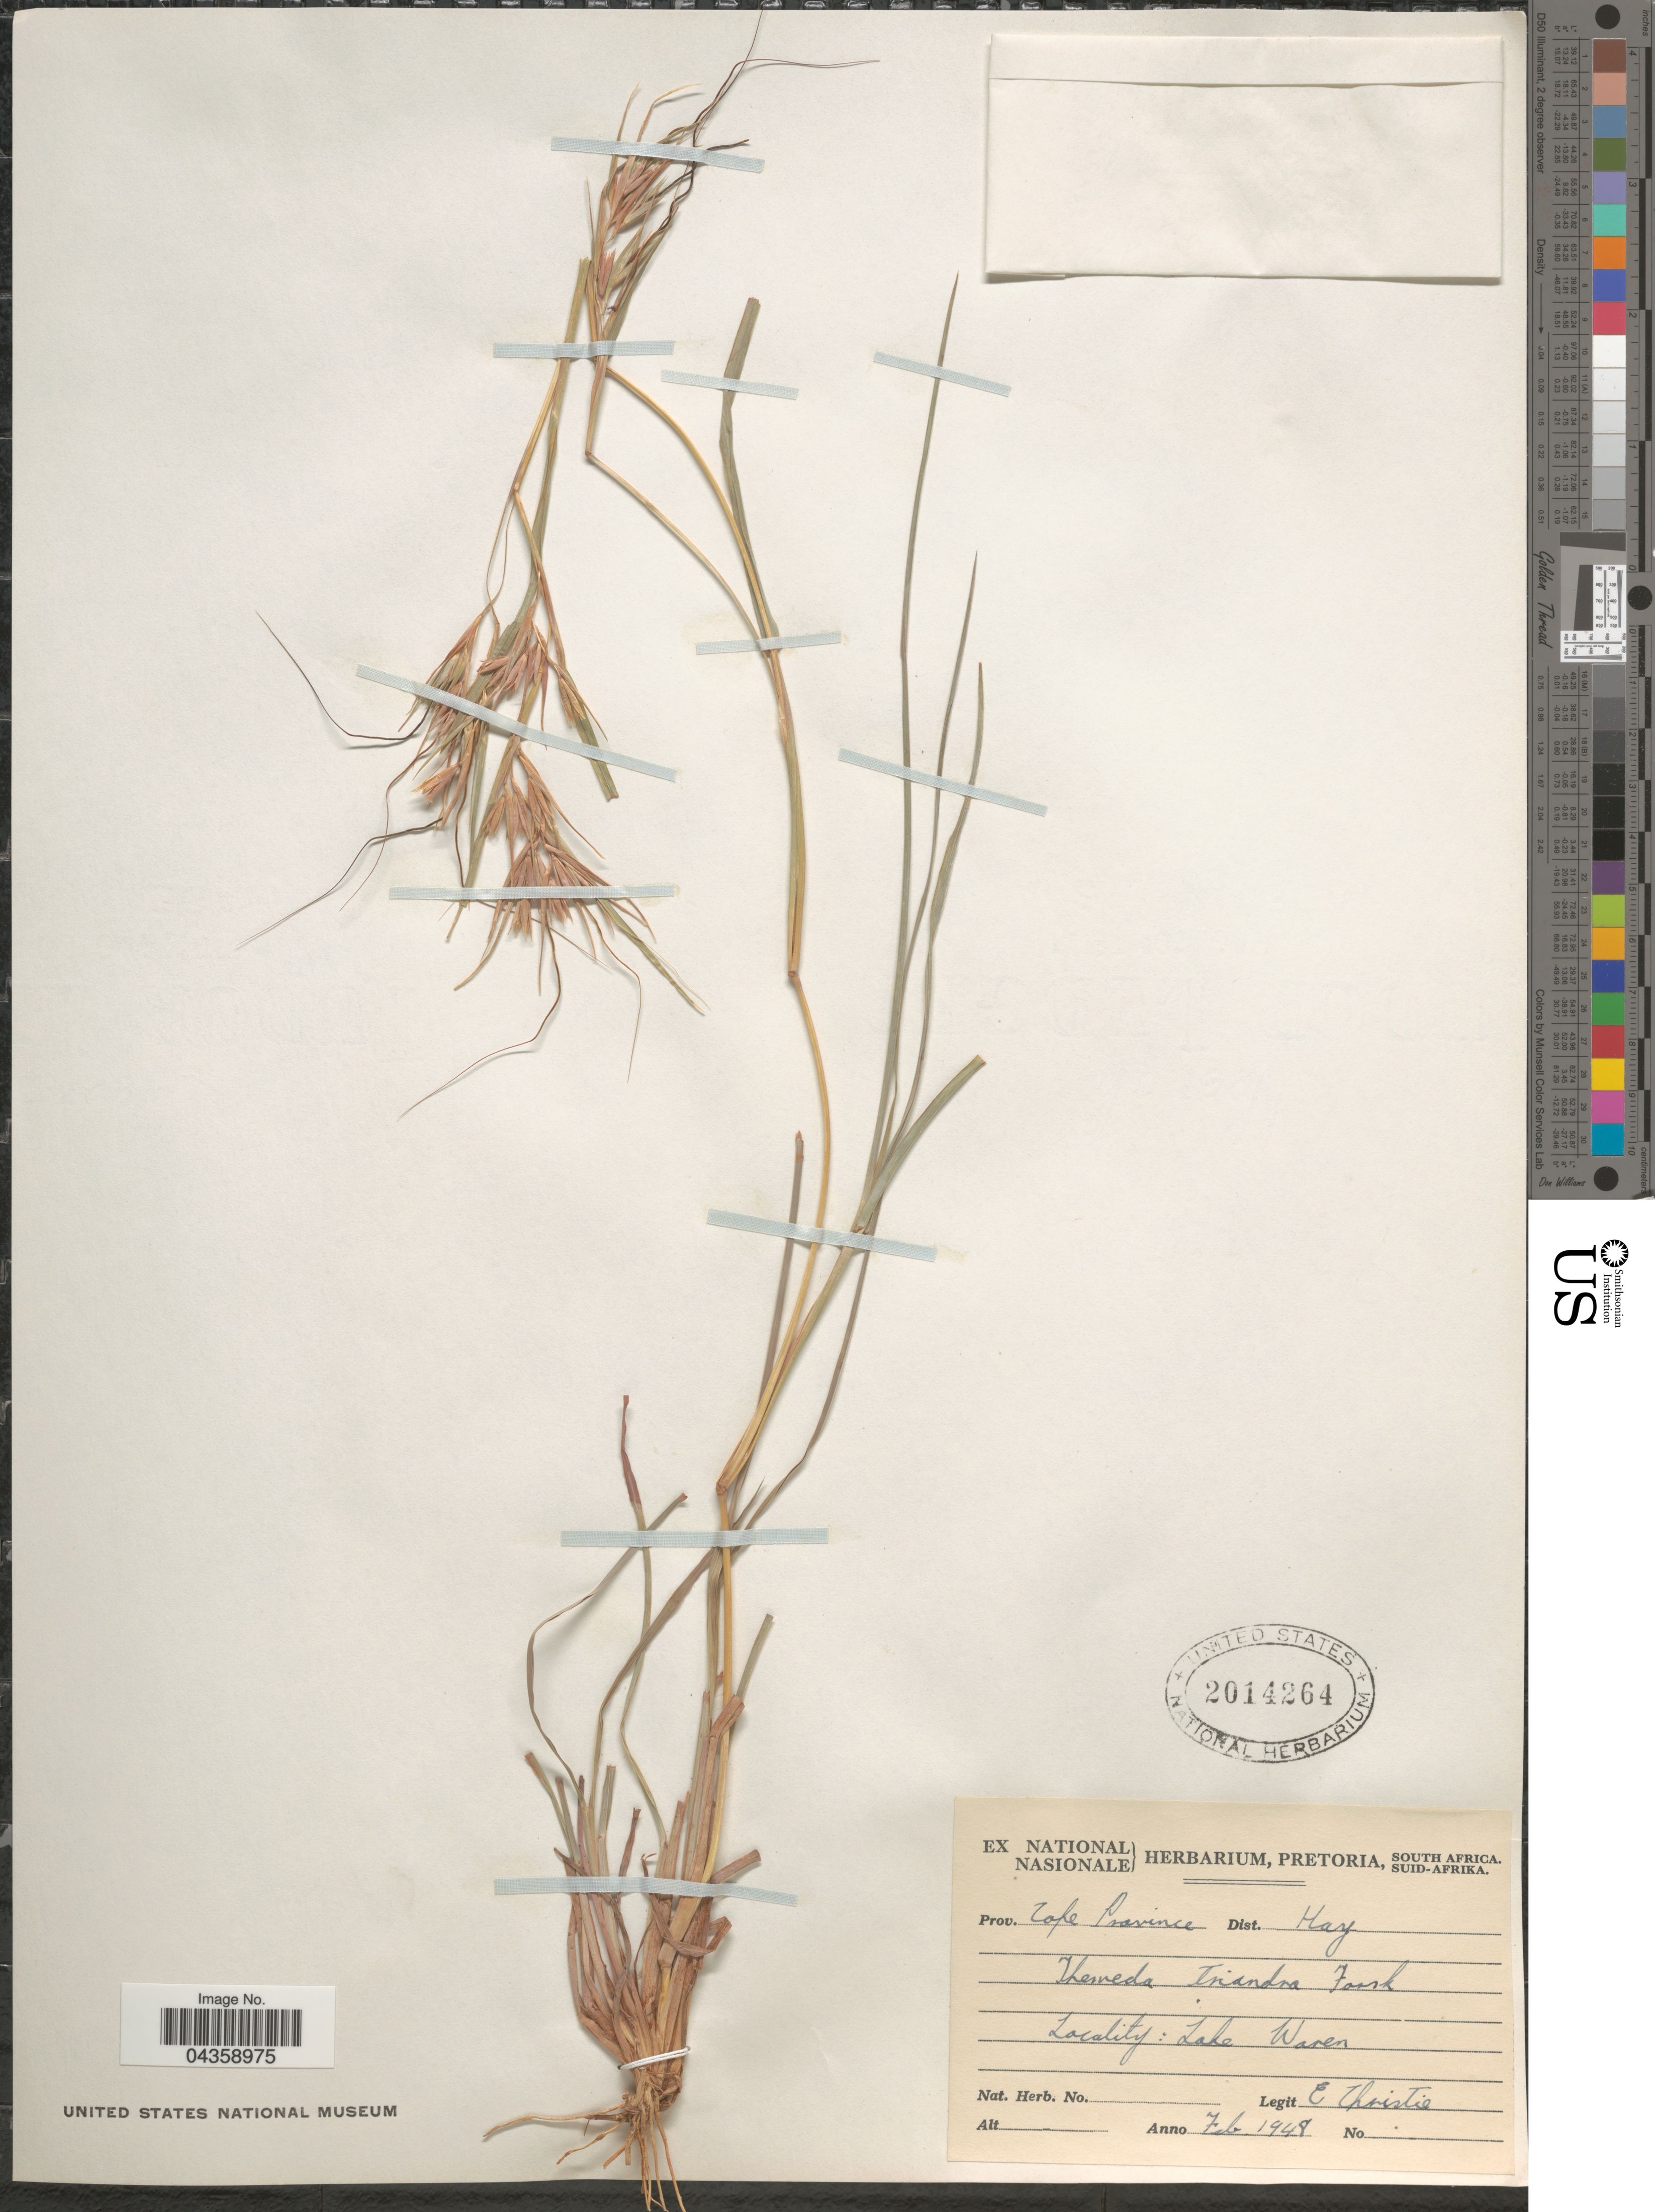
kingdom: Plantae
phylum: Tracheophyta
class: Liliopsida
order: Poales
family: Poaceae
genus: Themeda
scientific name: Themeda triandra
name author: Forssk.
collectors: C. Christie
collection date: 1948-02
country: South Africa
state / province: Free State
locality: Dist. Hay. Lake Waren.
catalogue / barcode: US 2014264